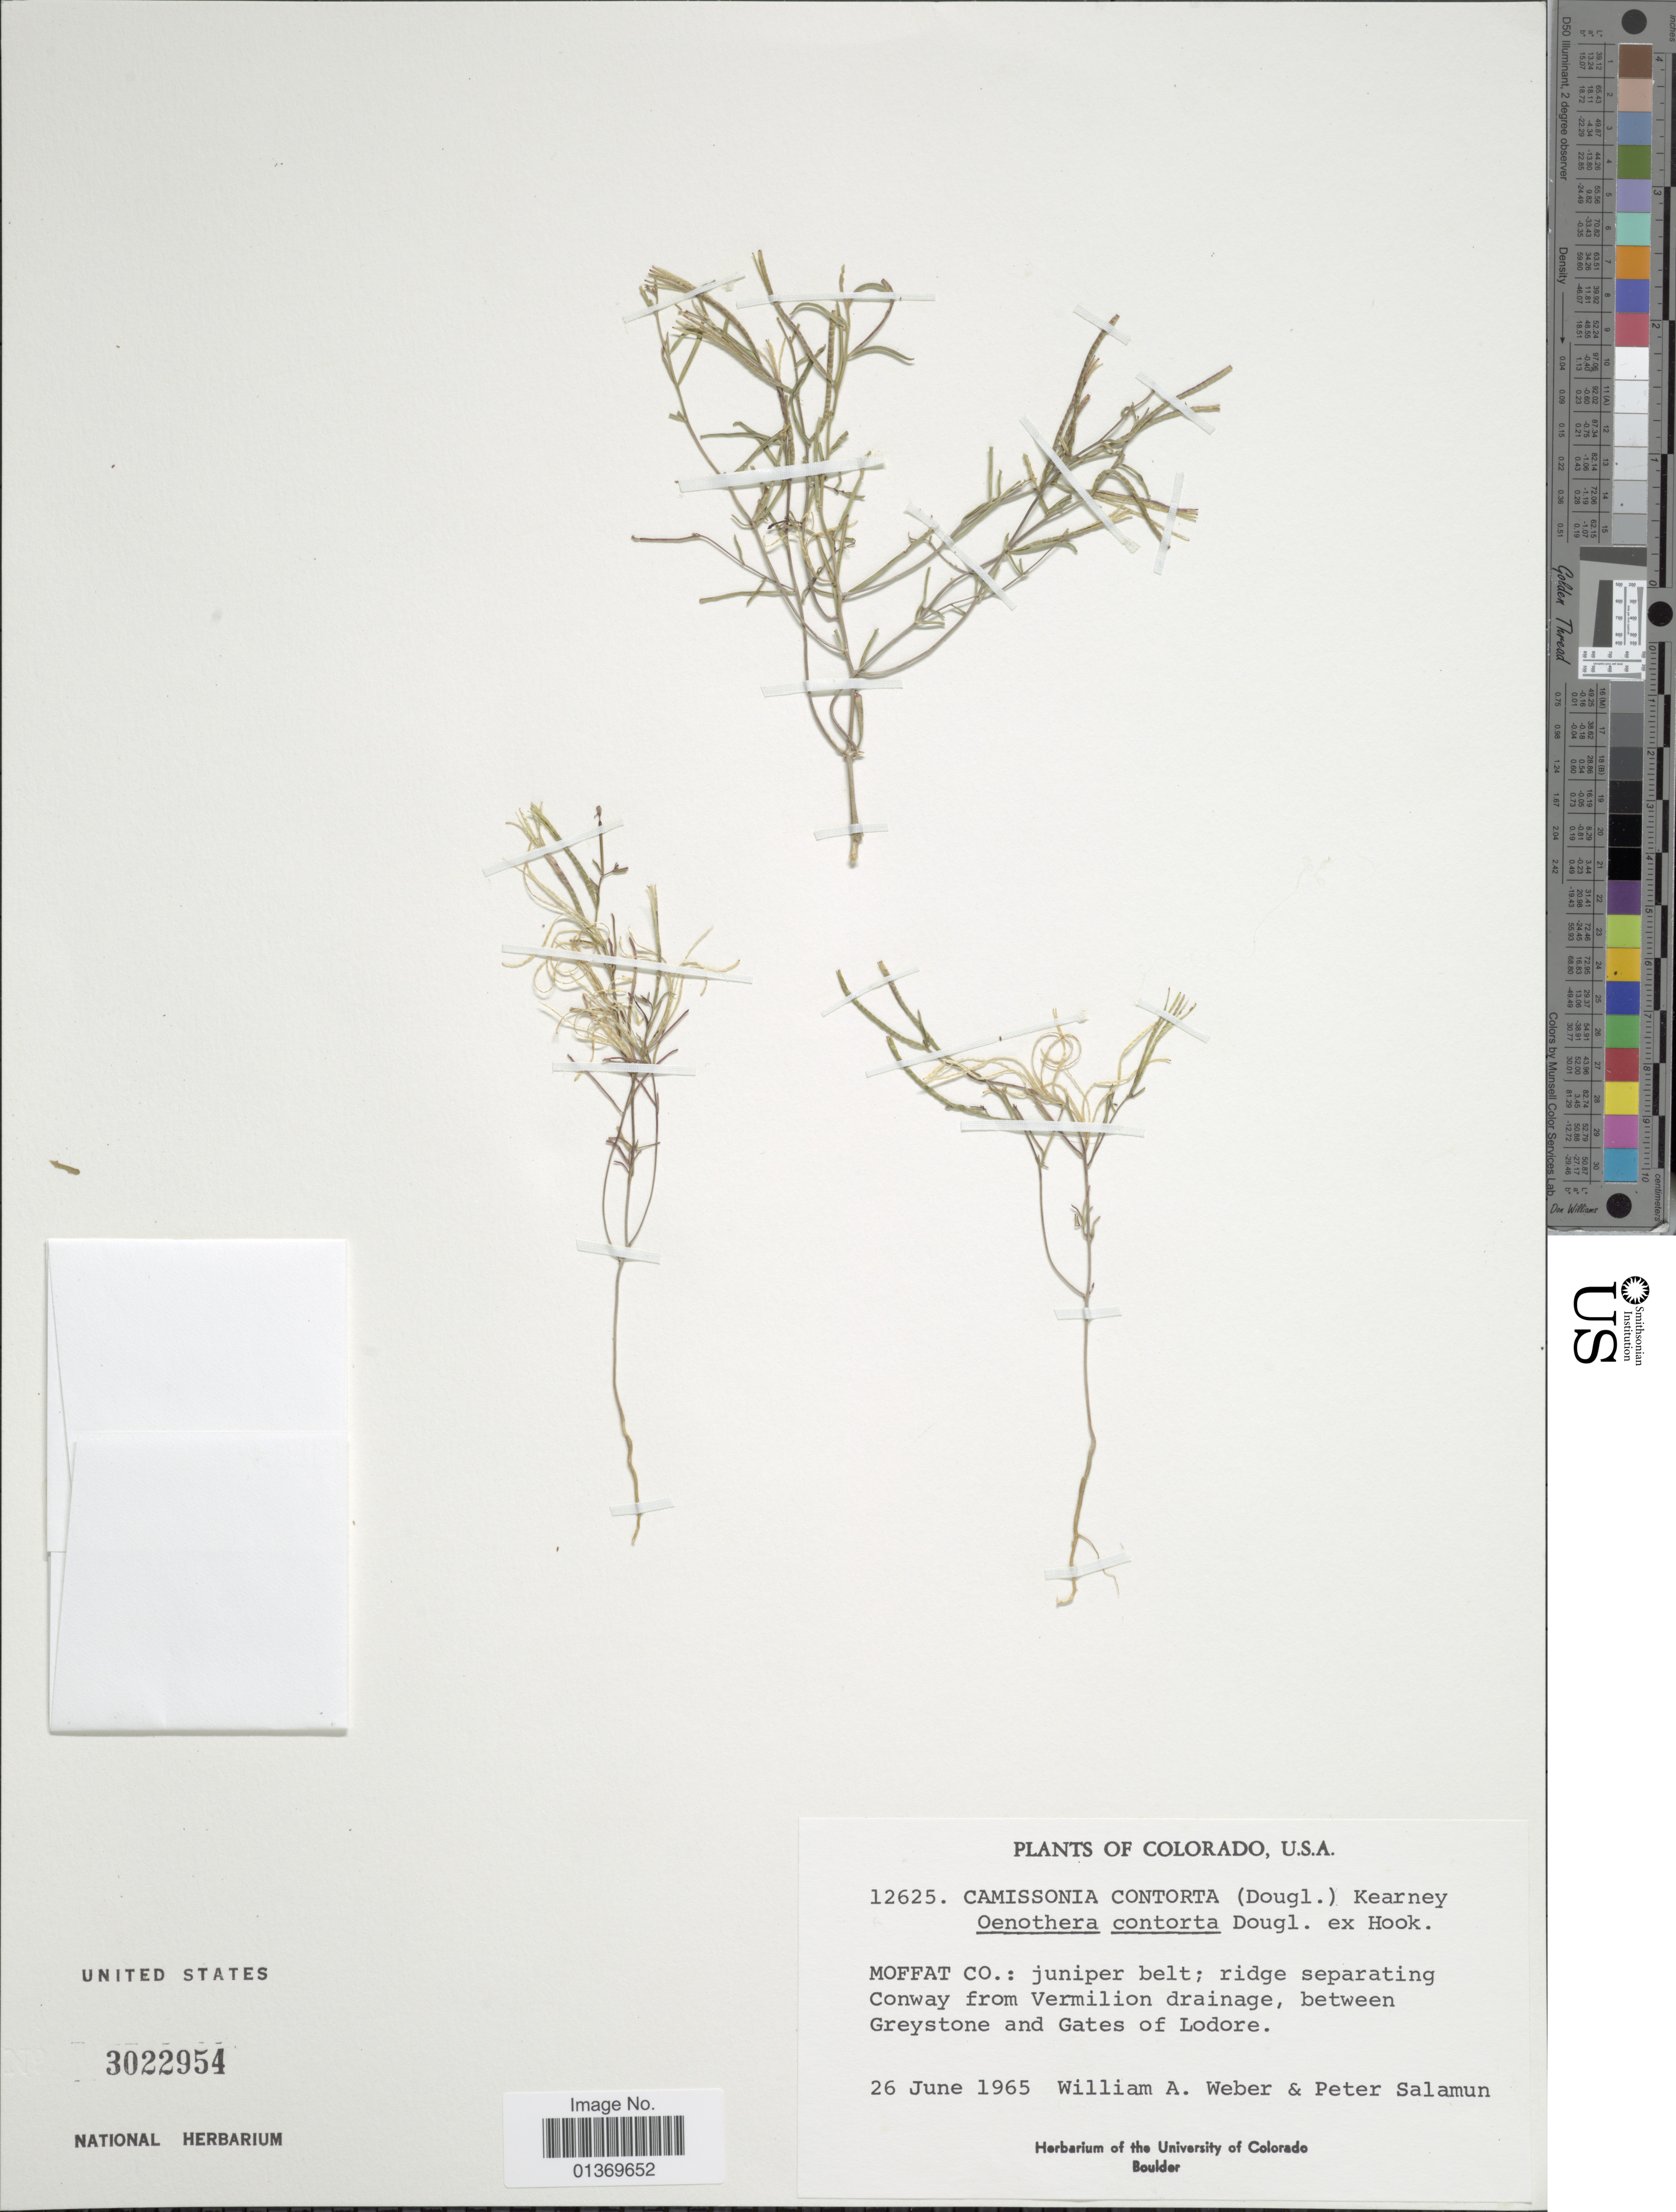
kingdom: Plantae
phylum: Tracheophyta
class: Magnoliopsida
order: Myrtales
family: Onagraceae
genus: Camissonia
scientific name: Camissonia contorta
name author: (Douglas) Kearney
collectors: W. A. Weber & P. Salamun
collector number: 12625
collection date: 1965-06-26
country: United States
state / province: Colorado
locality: Moffat Co.: juniper belt; ridge separating Conway from Vermilion drainage, between Greystone and Gates of Lodore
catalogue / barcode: US 3022954